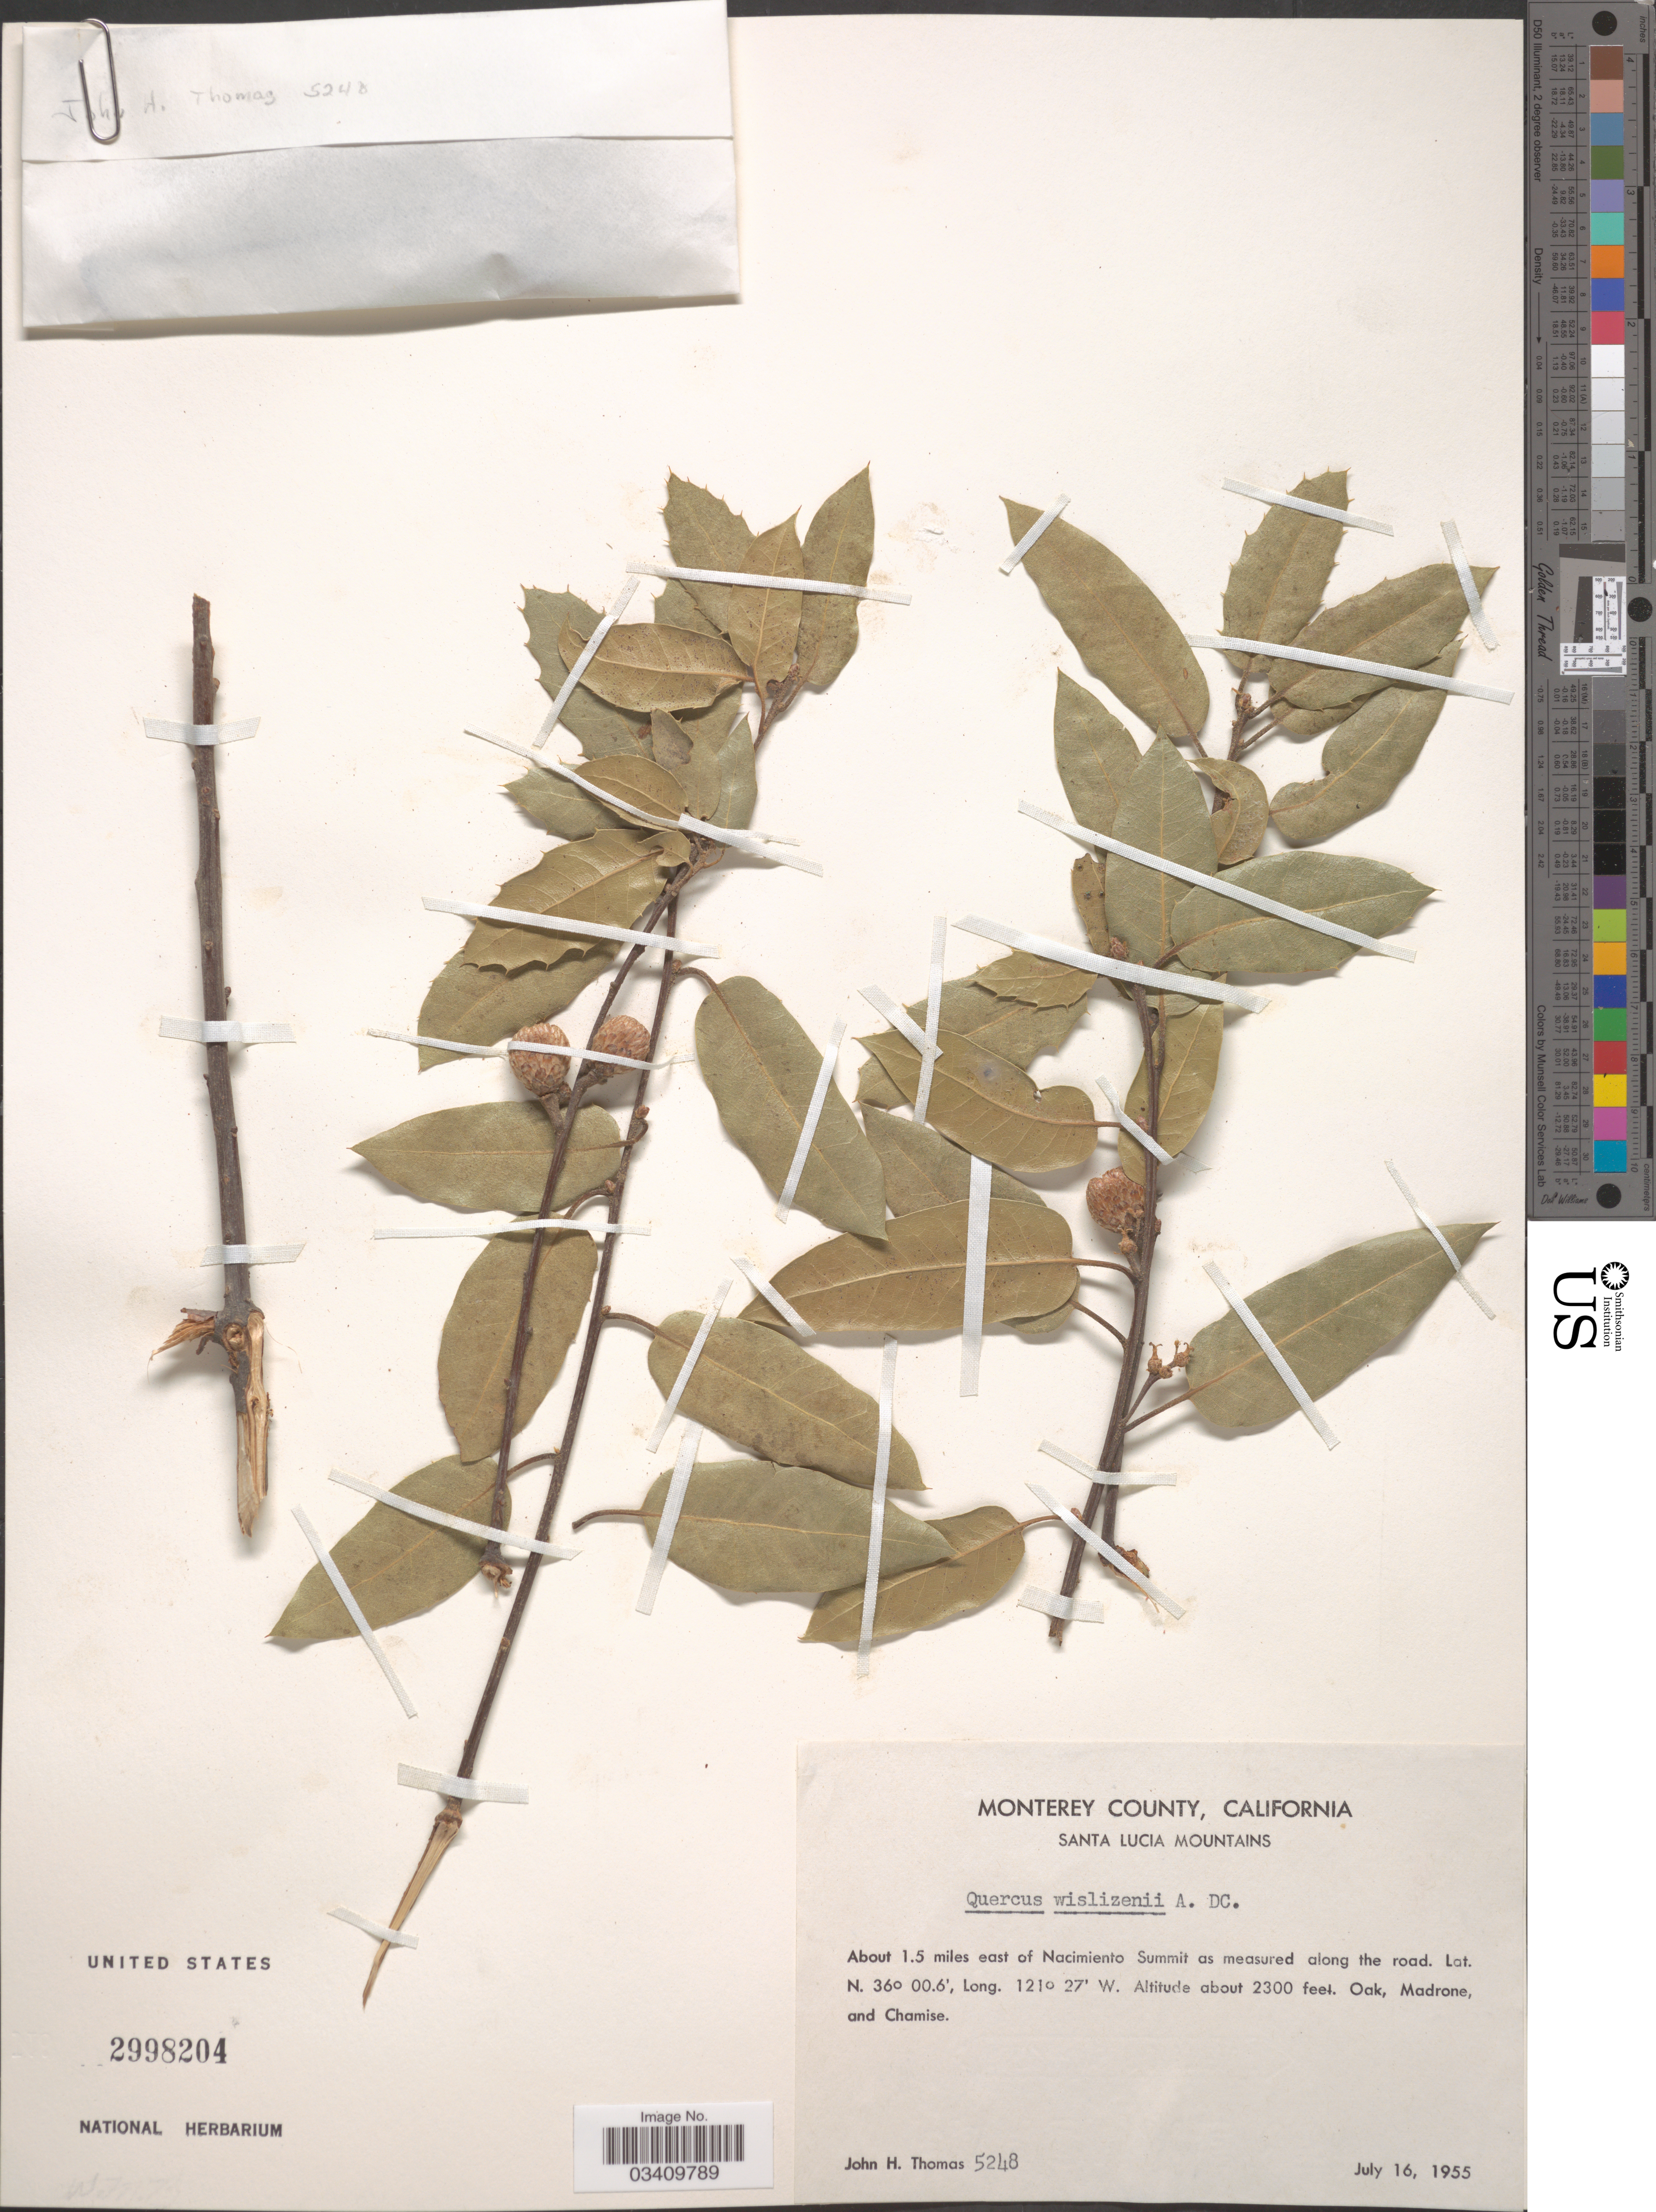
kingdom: Plantae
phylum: Tracheophyta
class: Magnoliopsida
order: Fagales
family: Fagaceae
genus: Quercus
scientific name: Quercus wislizeni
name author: A. DC.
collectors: J. H. Thomas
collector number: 5248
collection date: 1955-07-16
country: United States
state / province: California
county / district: Monterey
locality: Monterey County. Santa Lucia Mountains. About 1.5 miles east of Nacimiento Summit as measured along the road.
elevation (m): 701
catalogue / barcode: US 2998204